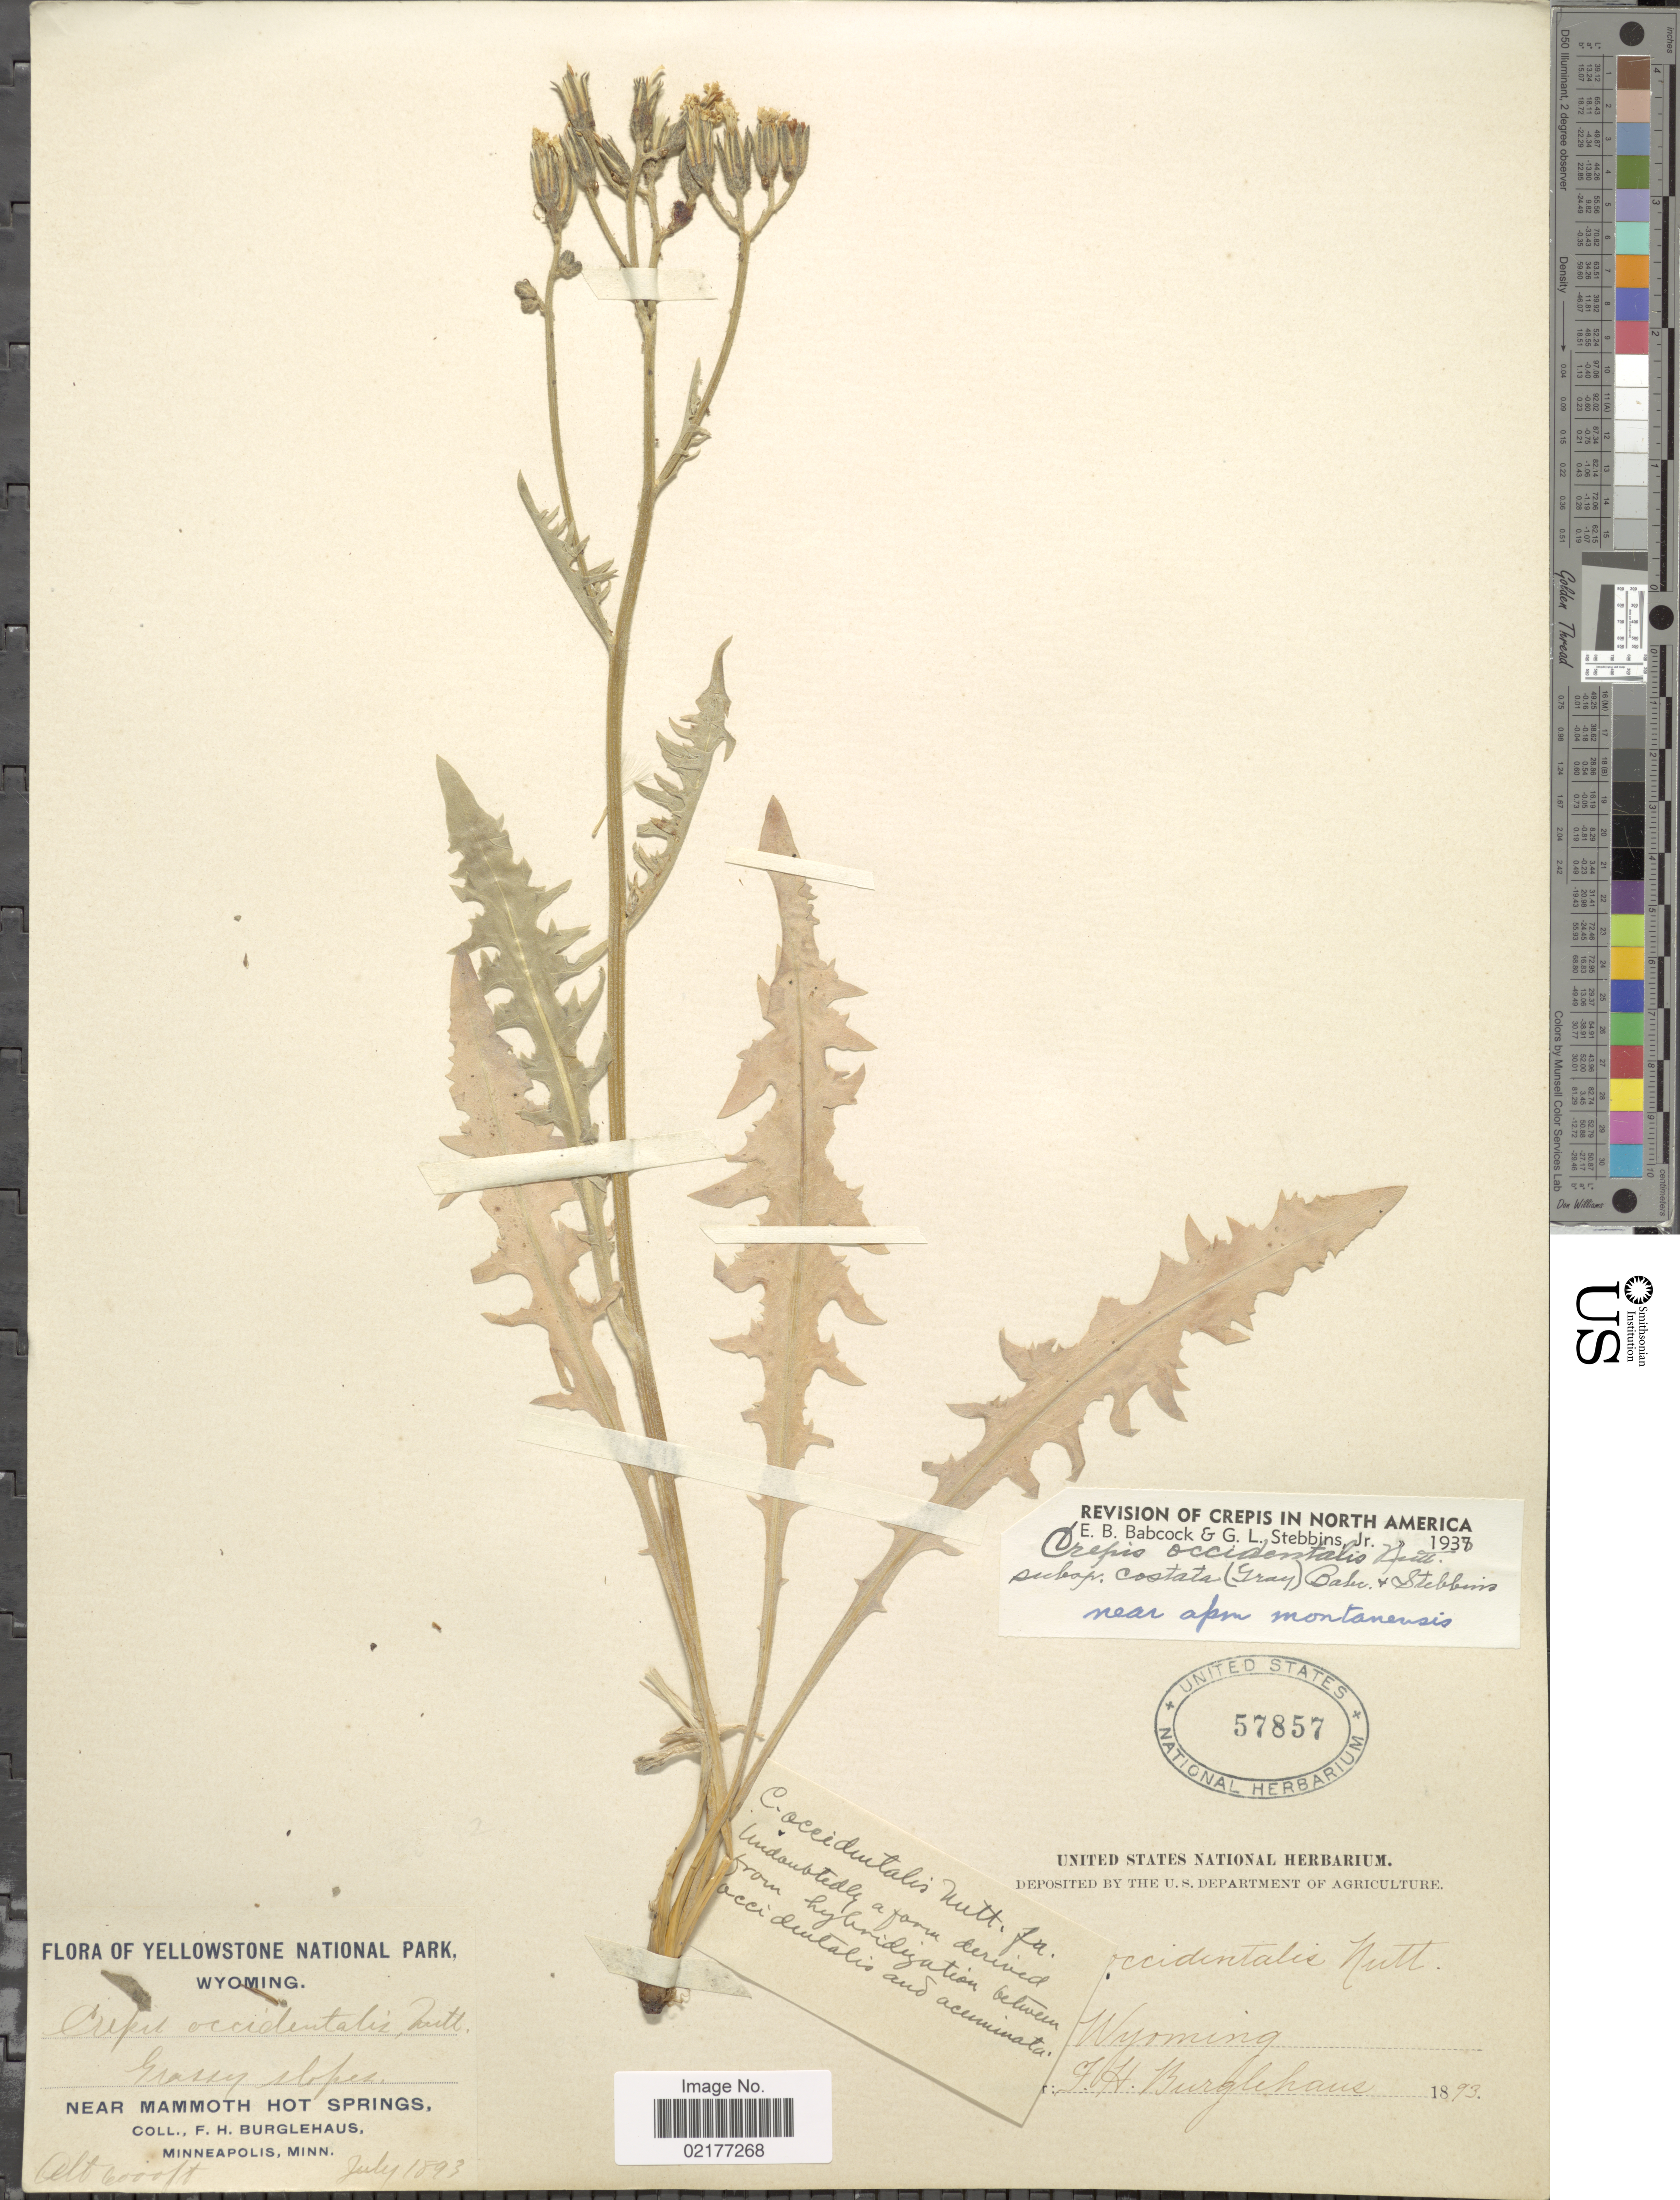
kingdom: Plantae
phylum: Tracheophyta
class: Magnoliopsida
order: Asterales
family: Asteraceae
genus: Crepis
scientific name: Crepis occidentalis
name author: Nutt.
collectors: F. Burglehaus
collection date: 1893-07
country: United States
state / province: Wyoming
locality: Grassy slopes, Near Mammoth Hot Springs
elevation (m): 1829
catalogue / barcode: US 57857